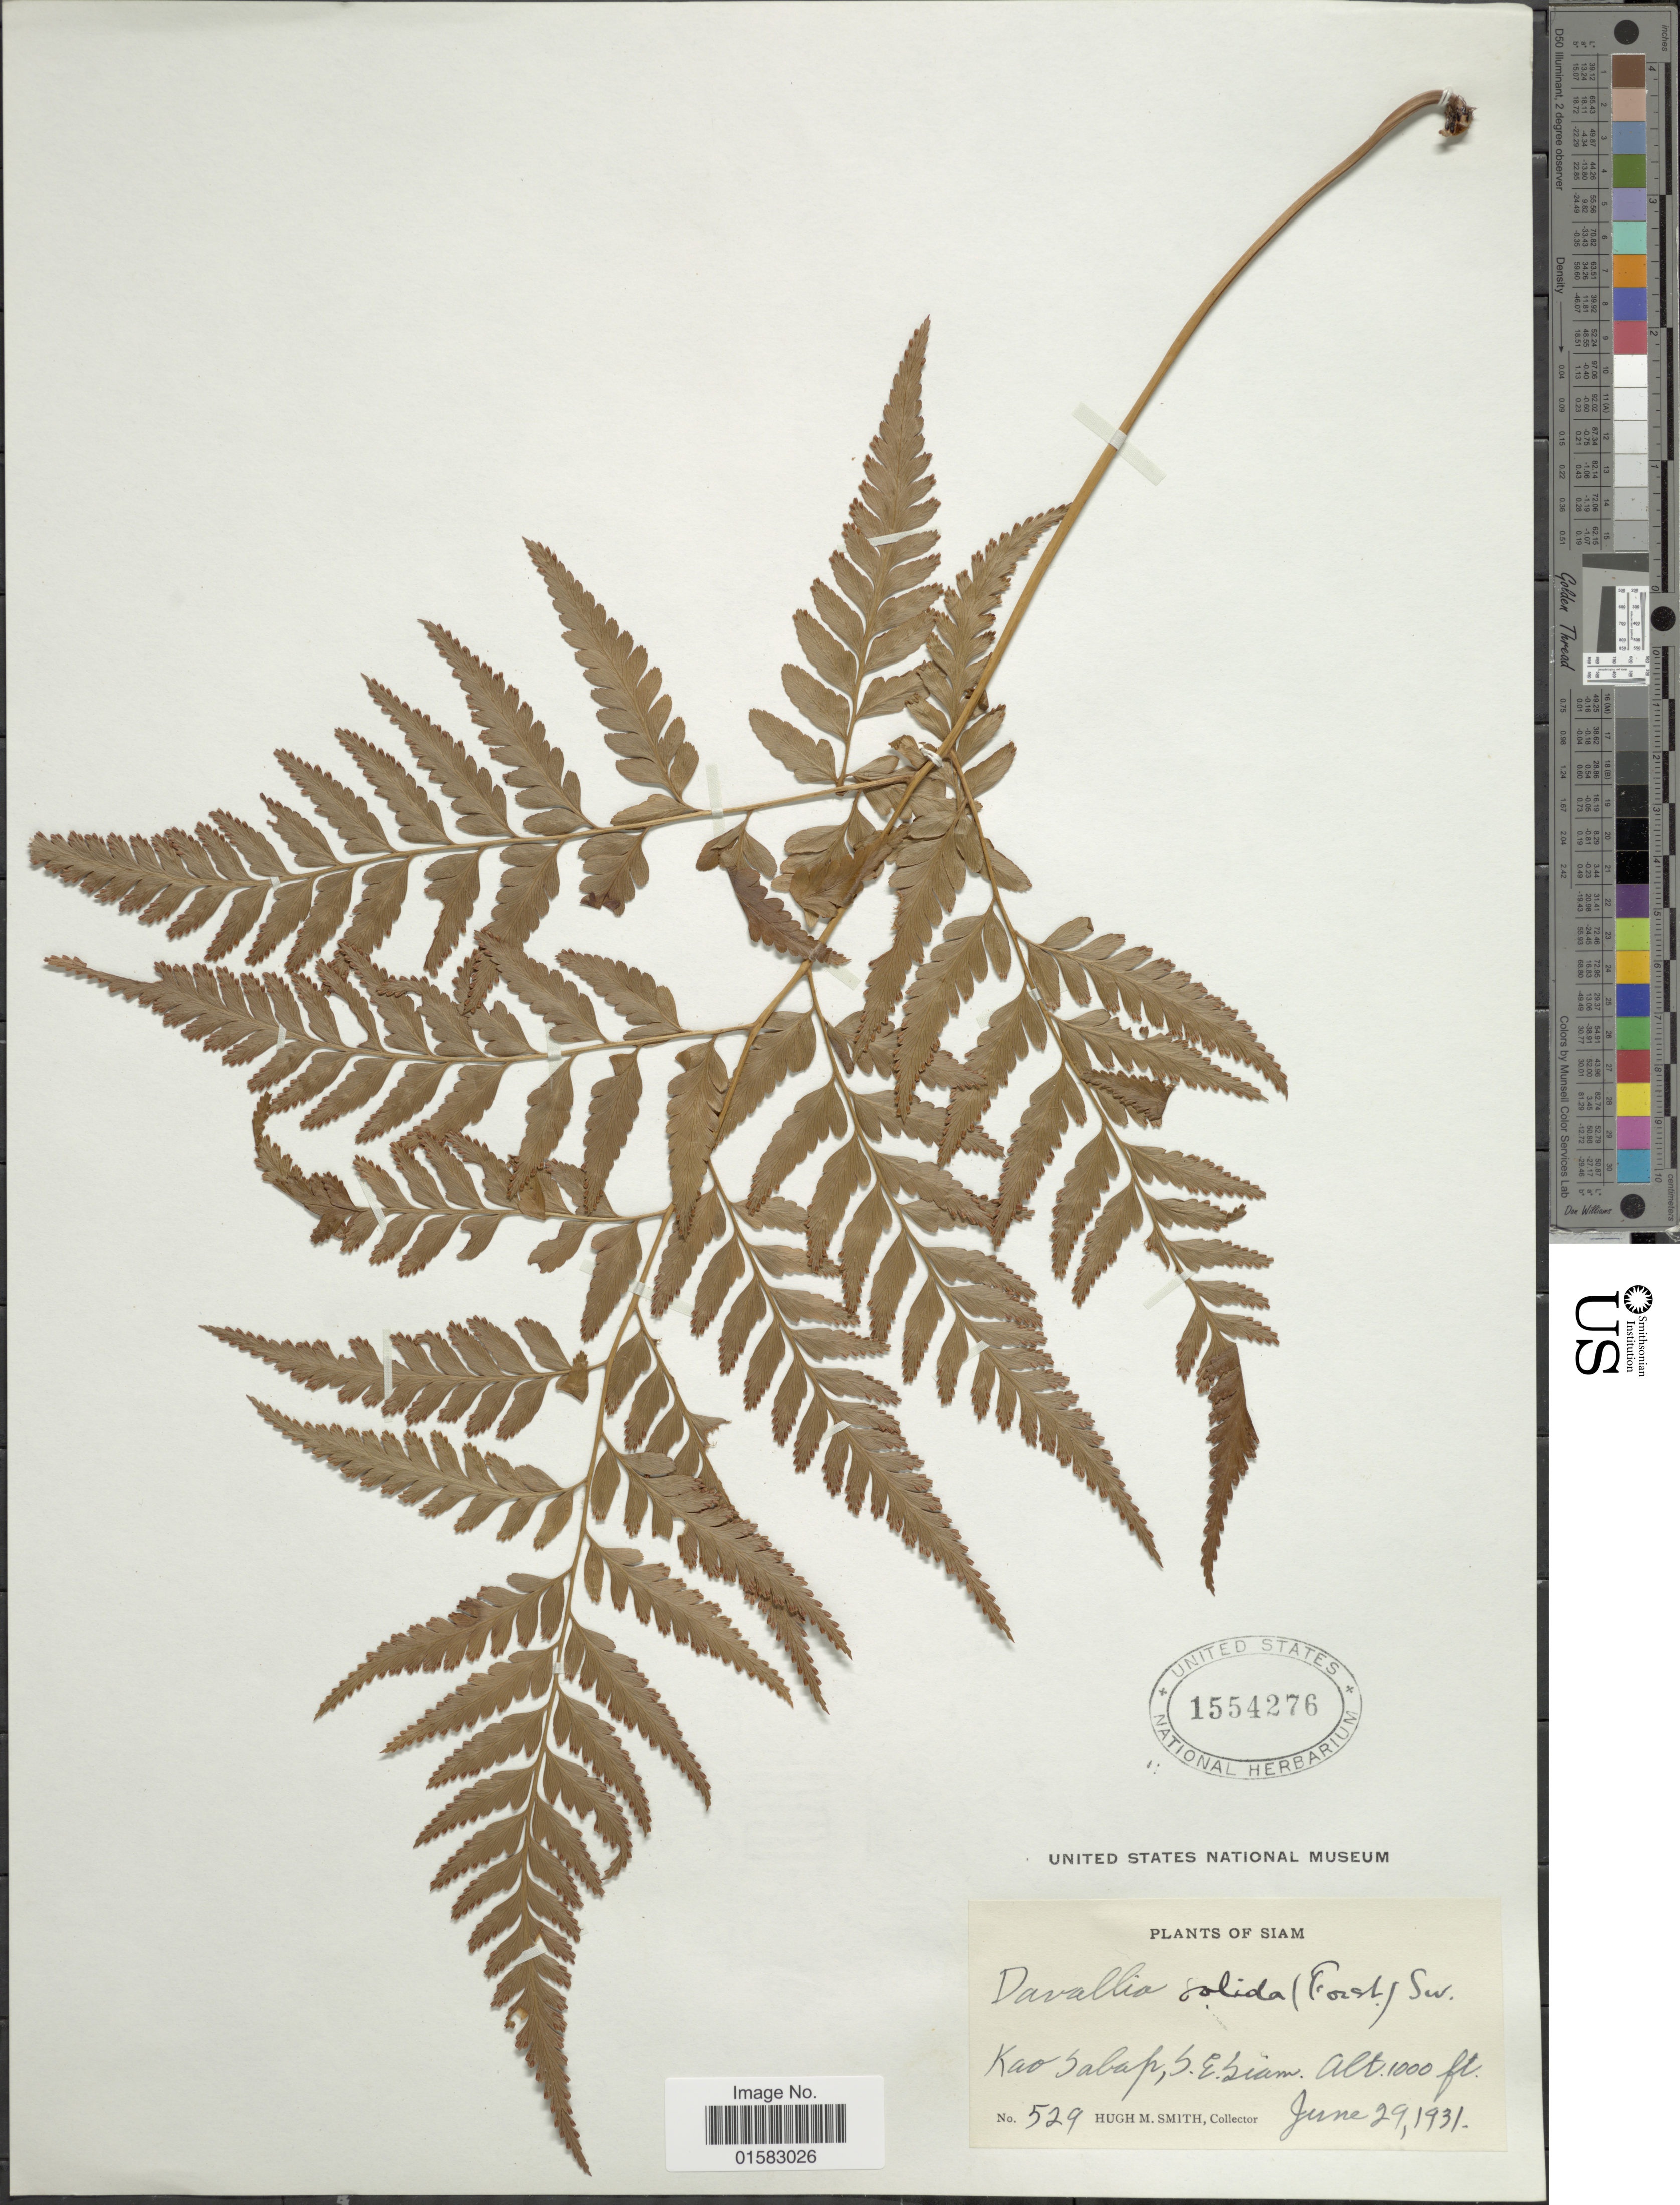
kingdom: Plantae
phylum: Tracheophyta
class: Polypodiopsida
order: Polypodiales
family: Davalliaceae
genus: Davallia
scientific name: Davallia solida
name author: (G. Forst.) Sw.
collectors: H. M. Smith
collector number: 529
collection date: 1931-06-29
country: Thailand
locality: Kao Sabah, S.E. Siam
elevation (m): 305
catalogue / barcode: US 1554276